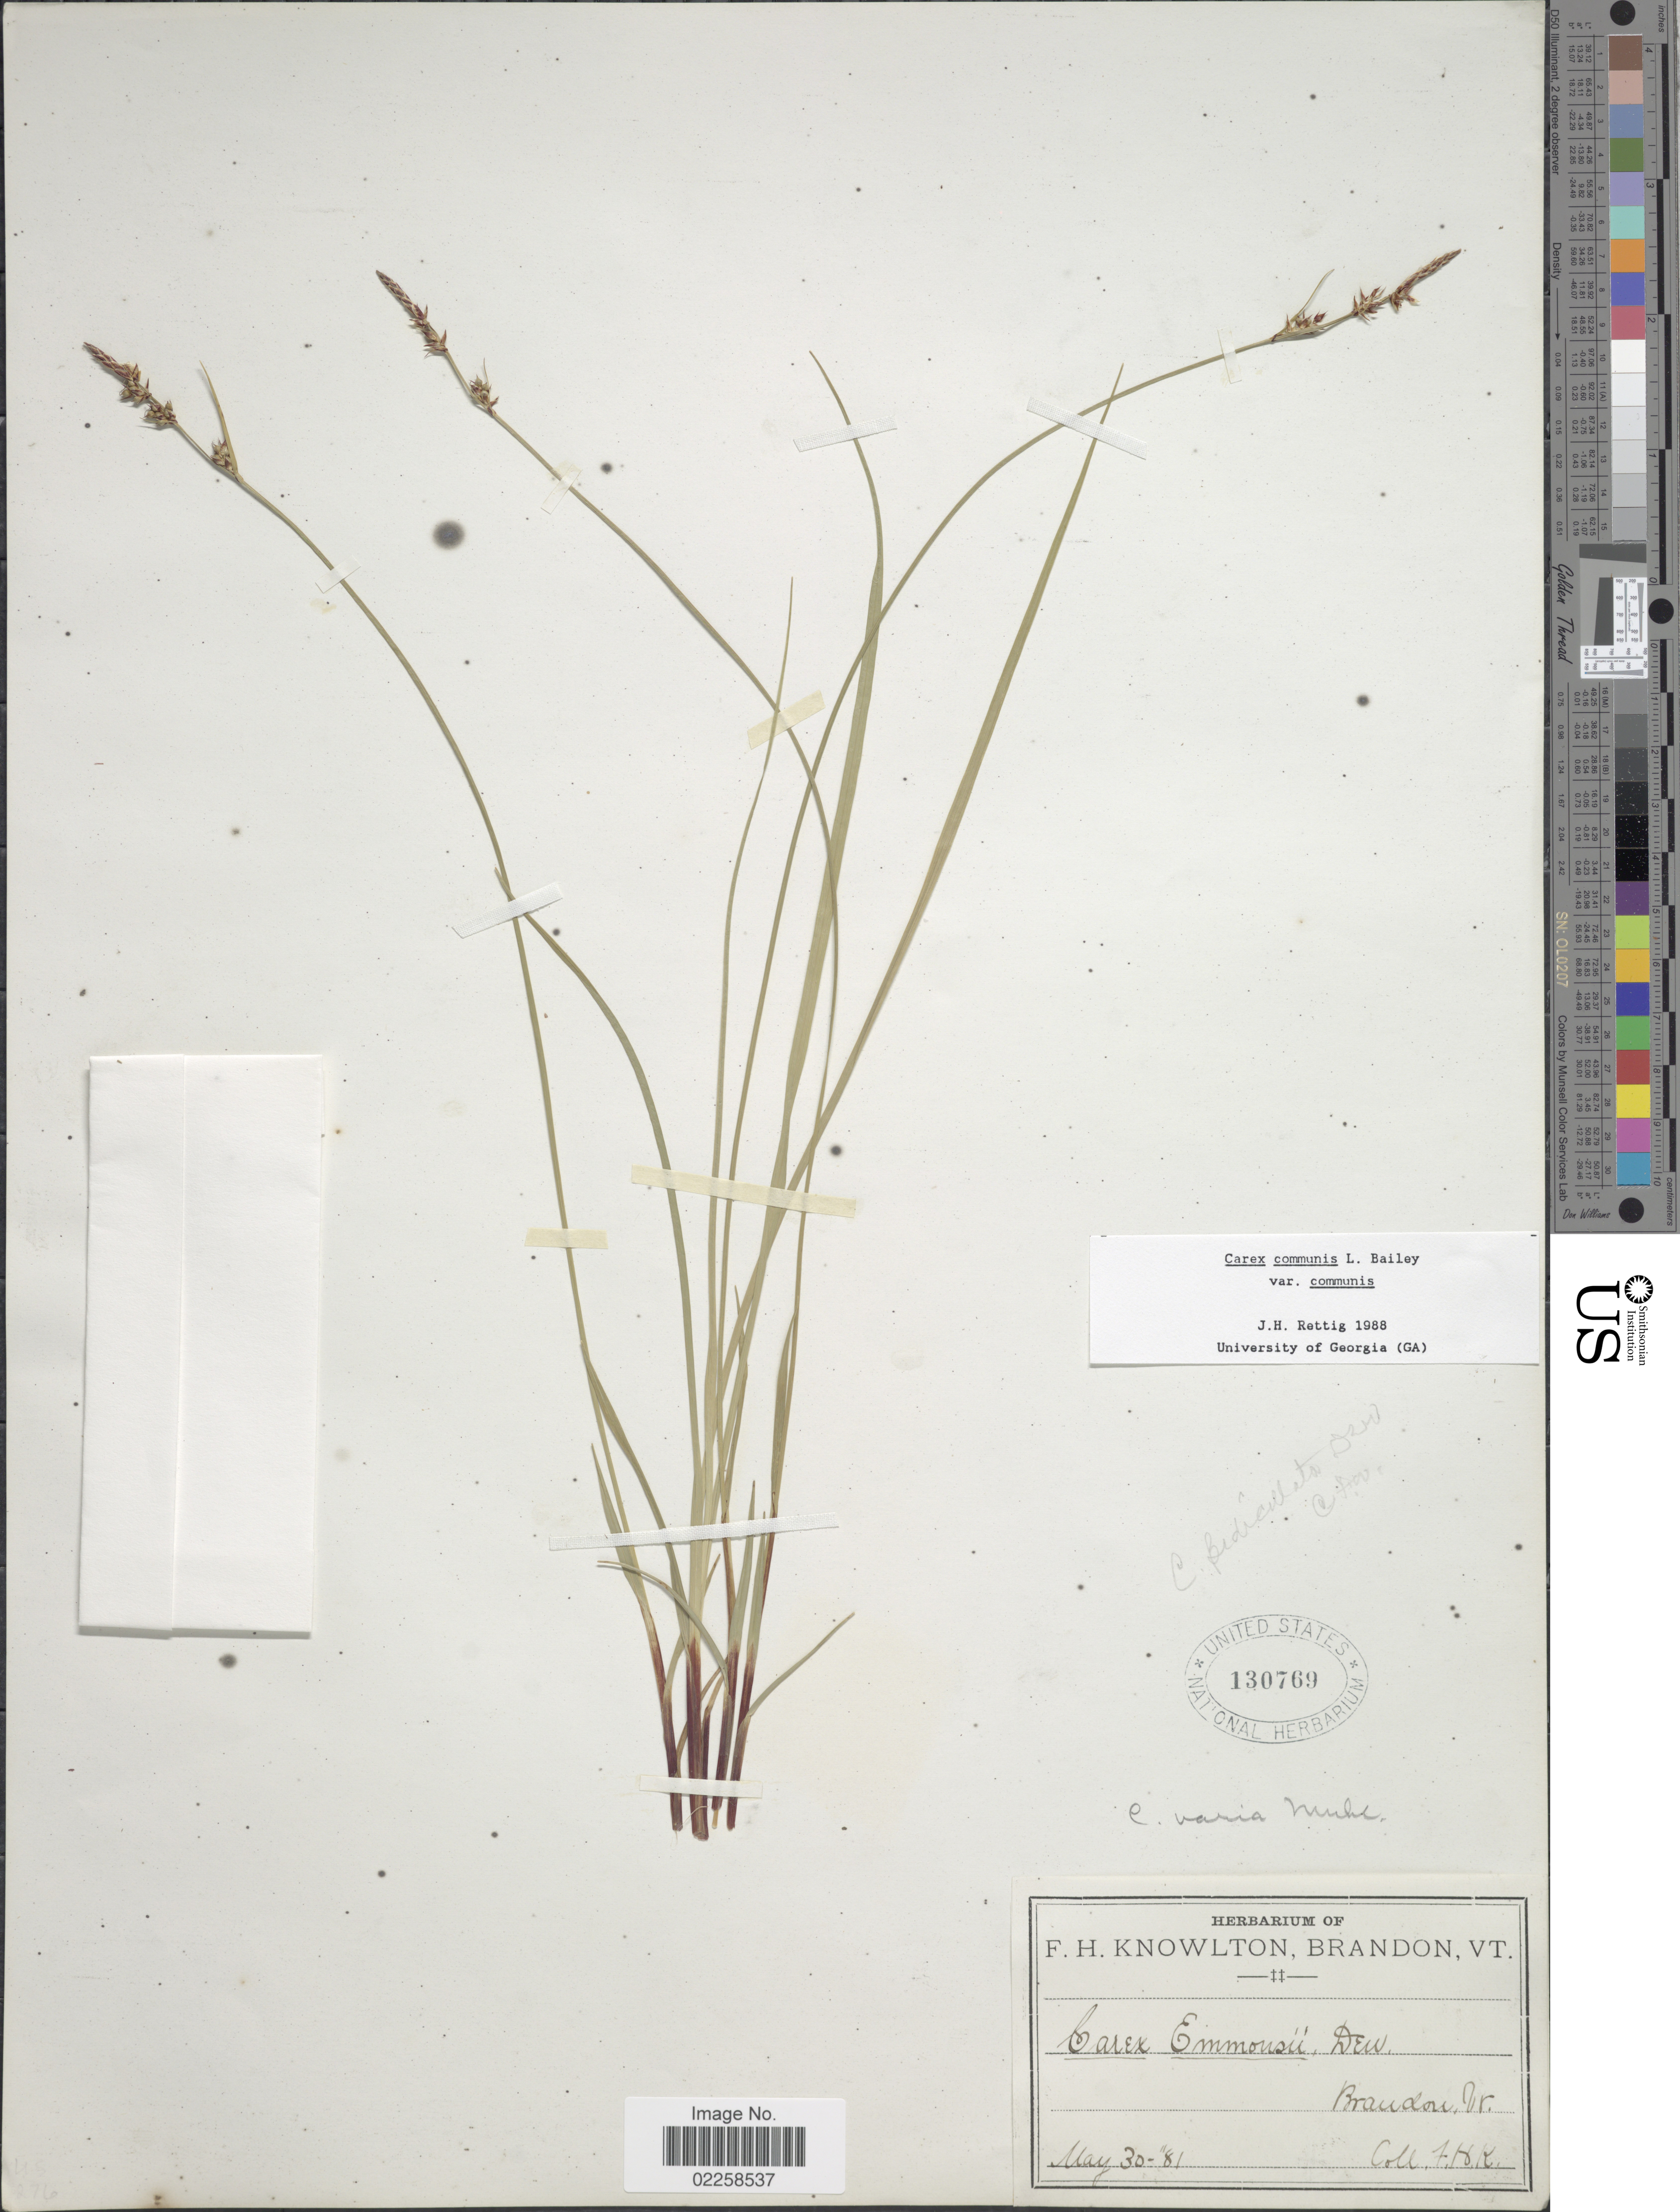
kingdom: Plantae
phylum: Tracheophyta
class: Liliopsida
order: Poales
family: Cyperaceae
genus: Carex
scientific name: Carex communis var. communis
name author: L.H. Bailey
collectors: F. H. Knowlton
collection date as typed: Transcribed d/m/y: 30/5/81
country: United States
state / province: Vermont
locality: Brandon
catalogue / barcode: US 130769